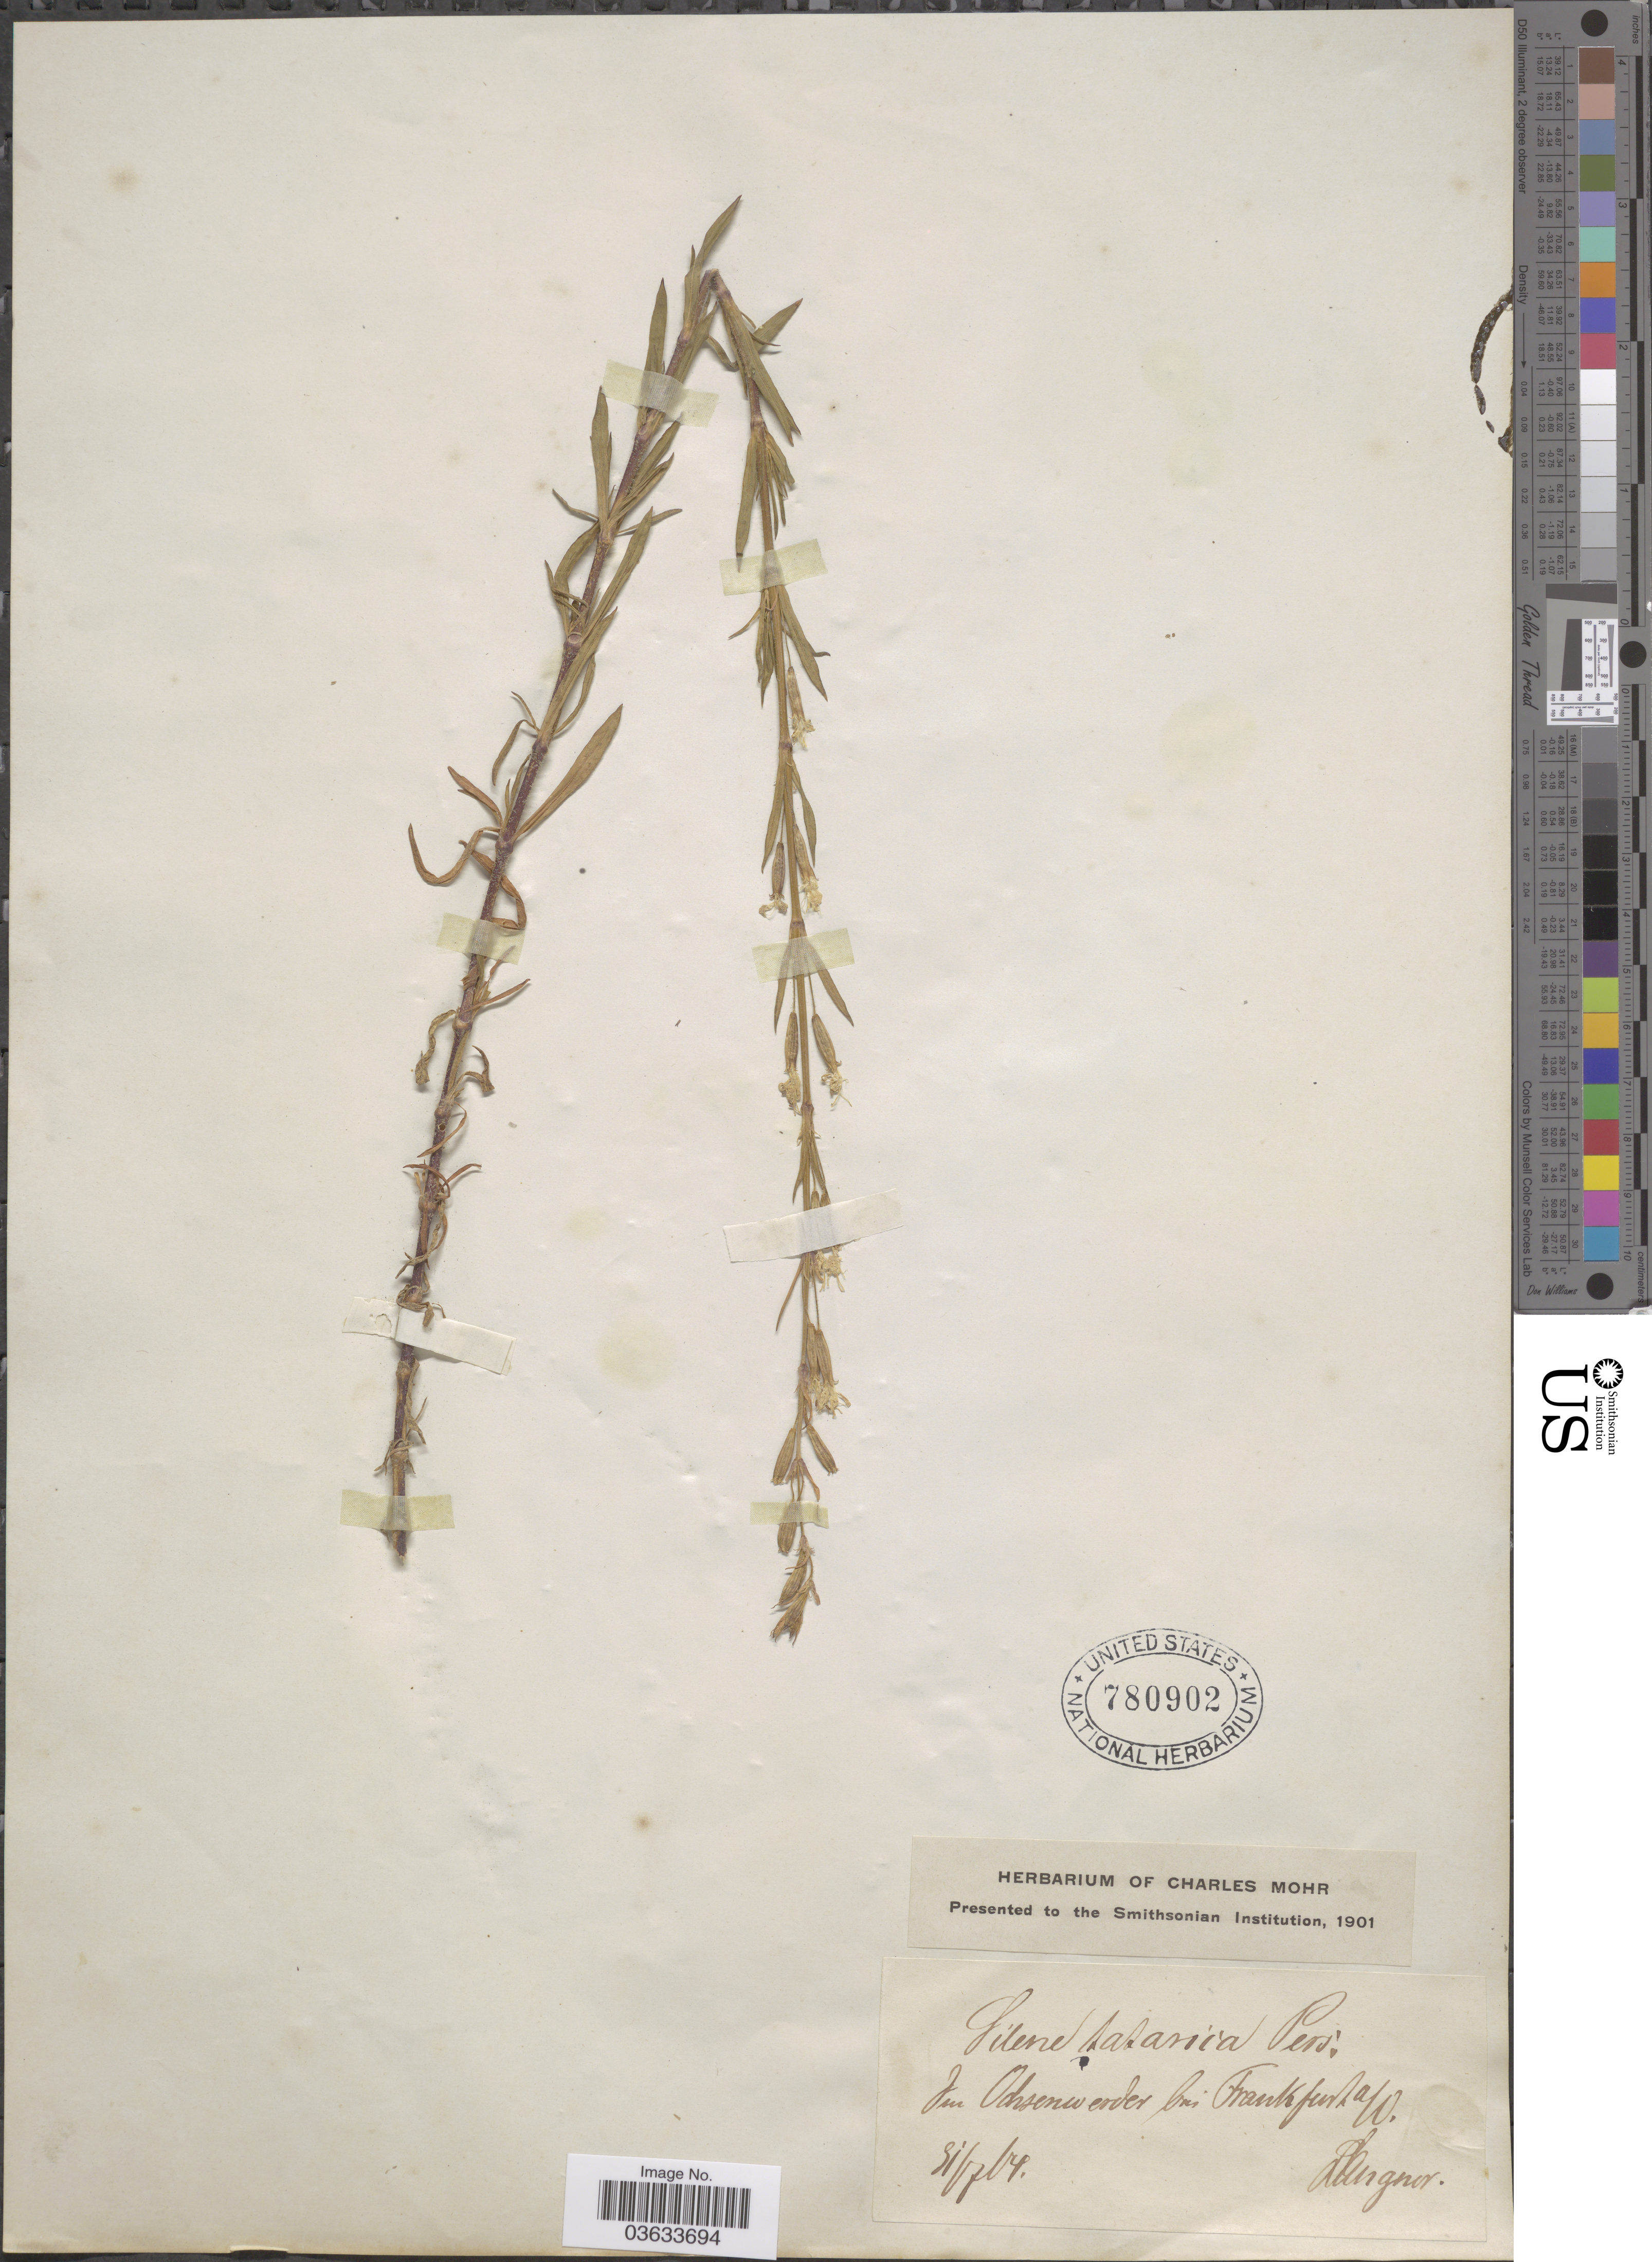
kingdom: Plantae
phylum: Tracheophyta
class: Magnoliopsida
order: Caryophyllales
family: Caryophyllaceae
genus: Silene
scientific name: Silene tatarica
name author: (L.) Pers.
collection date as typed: Transcribed d/m/y: 31/7/64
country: Germany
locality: Im Odsenwerder [interpreted] bei Frankfurt.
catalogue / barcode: US 780902